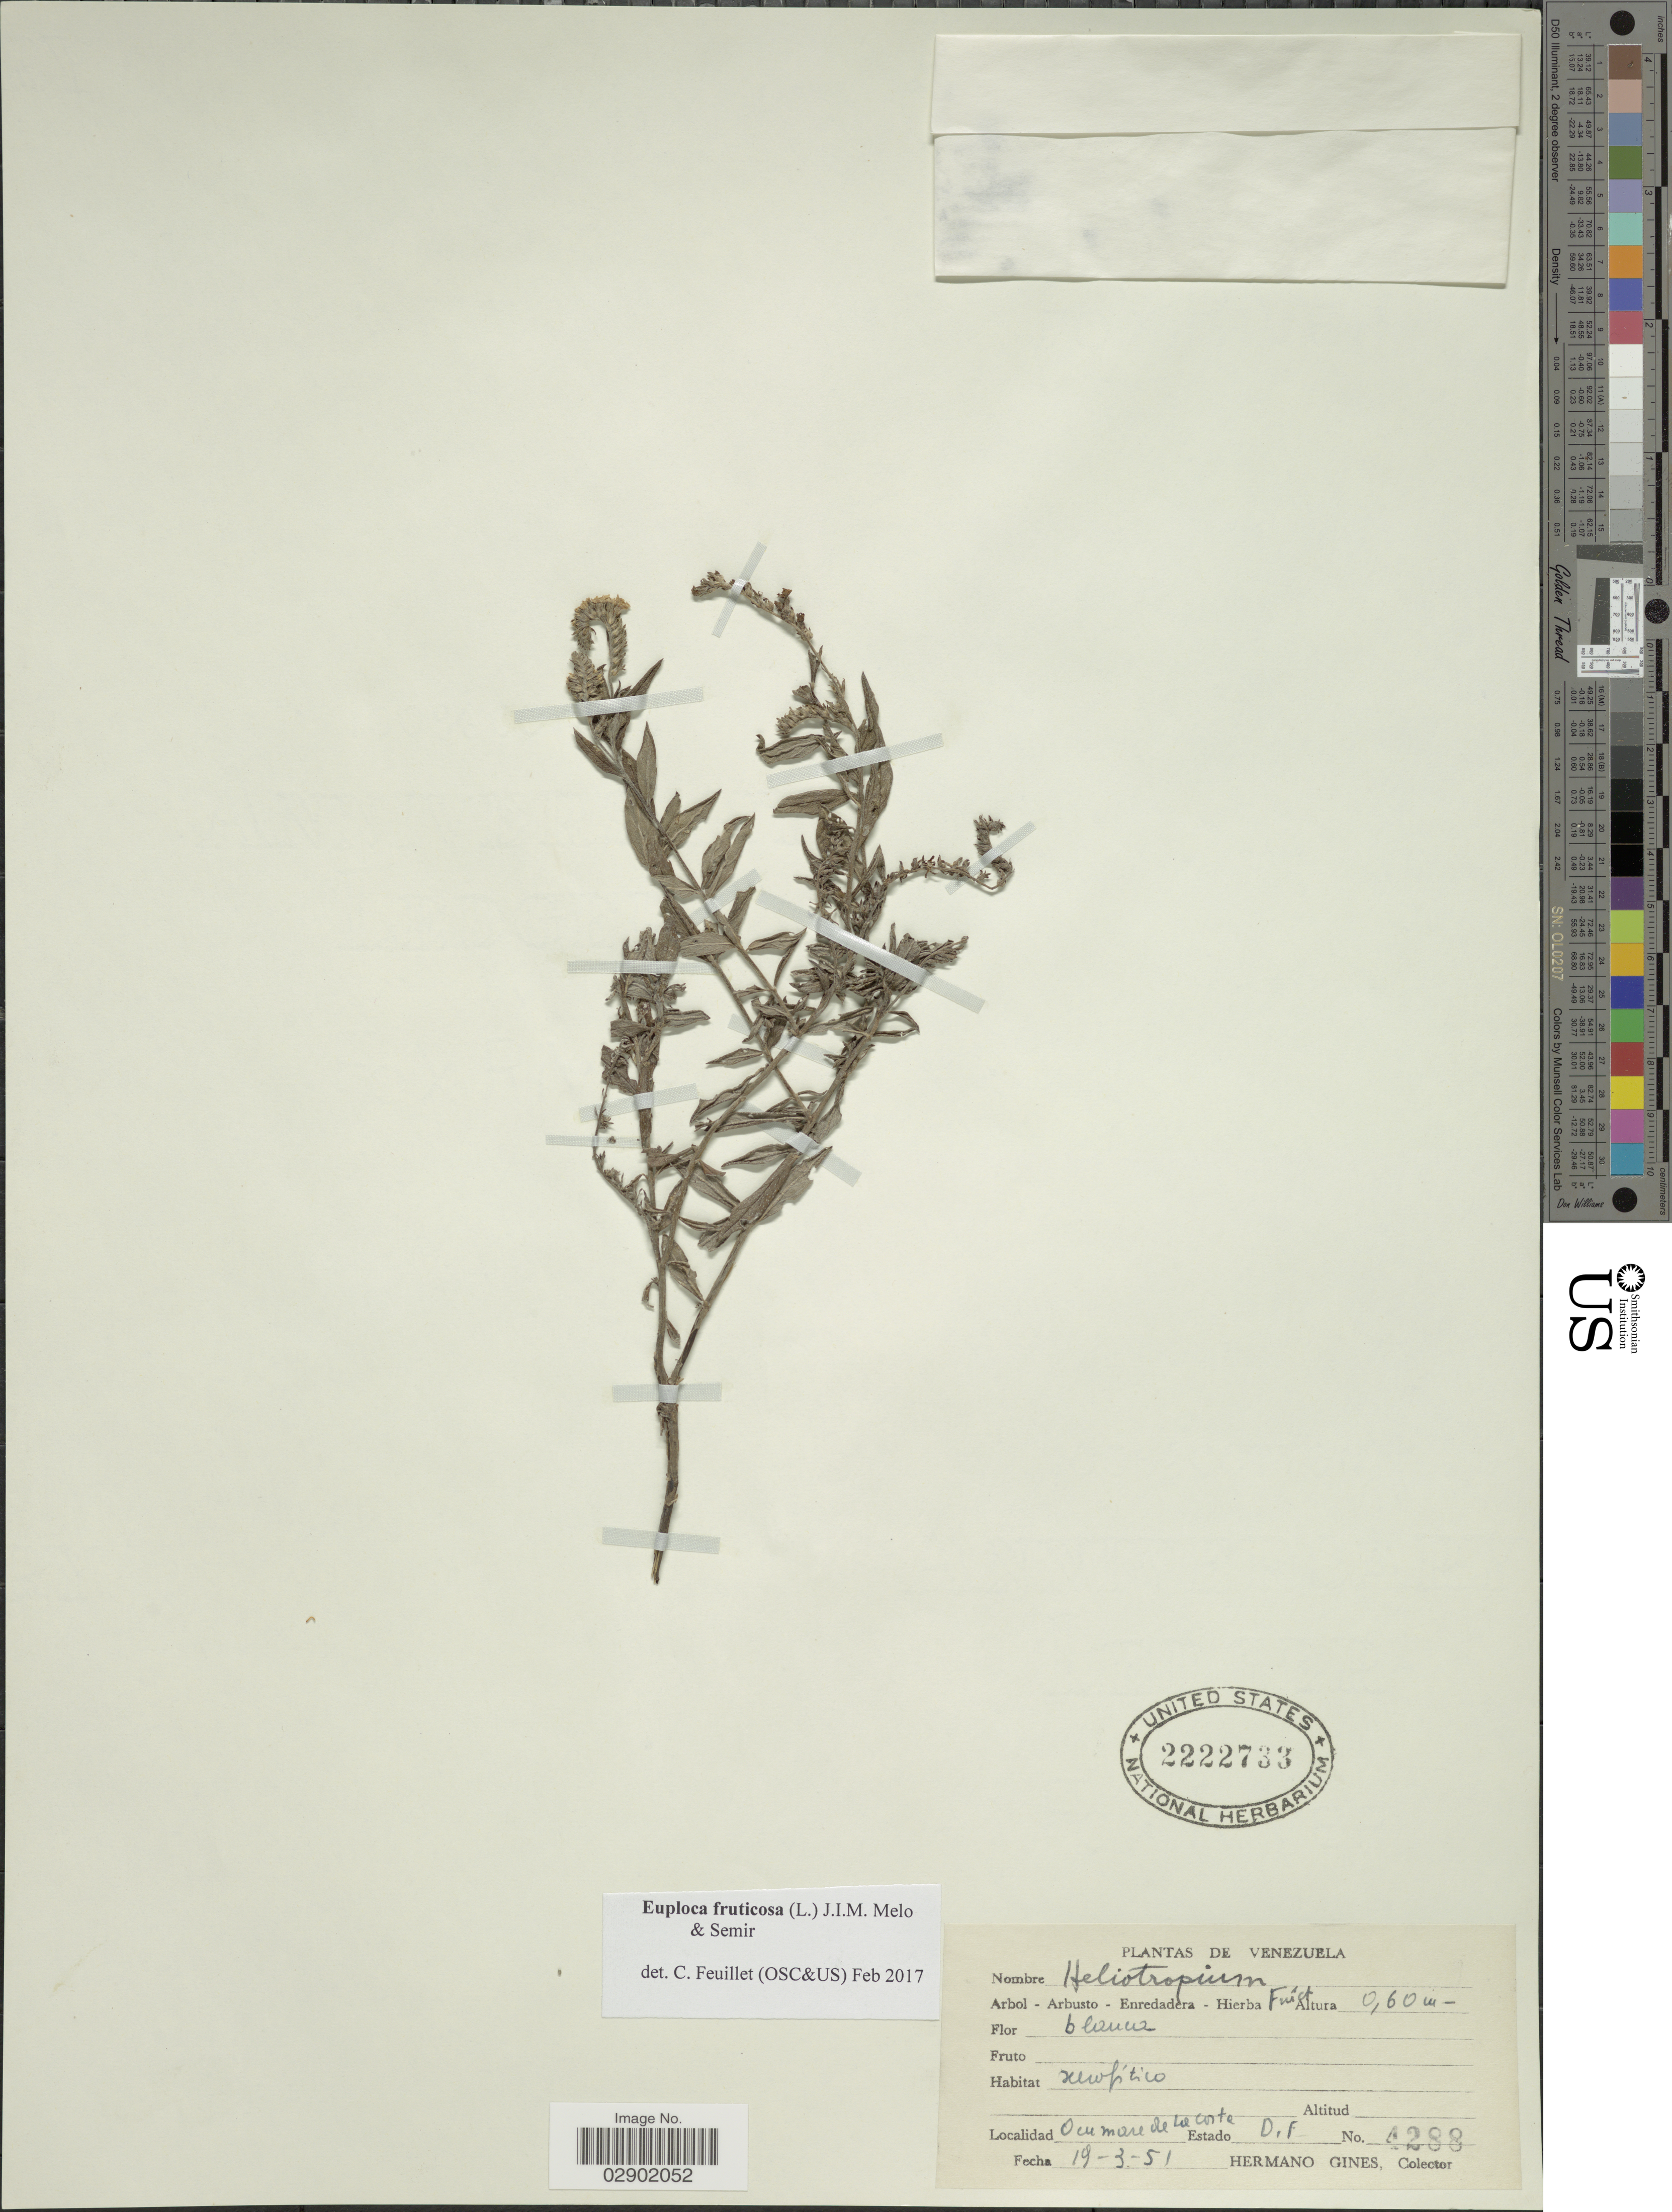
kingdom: Plantae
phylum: Tracheophyta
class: Magnoliopsida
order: Boraginales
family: Heliotropiaceae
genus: Euploca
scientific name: Euploca fruticosa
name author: (L.) J.I.M. Melo & Semir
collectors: Bro. Gines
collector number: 4288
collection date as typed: Transcribed d/m/y: 19/3/51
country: Venezuela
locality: Ocumare de la Corte. Estado D.F.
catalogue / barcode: US 2222733